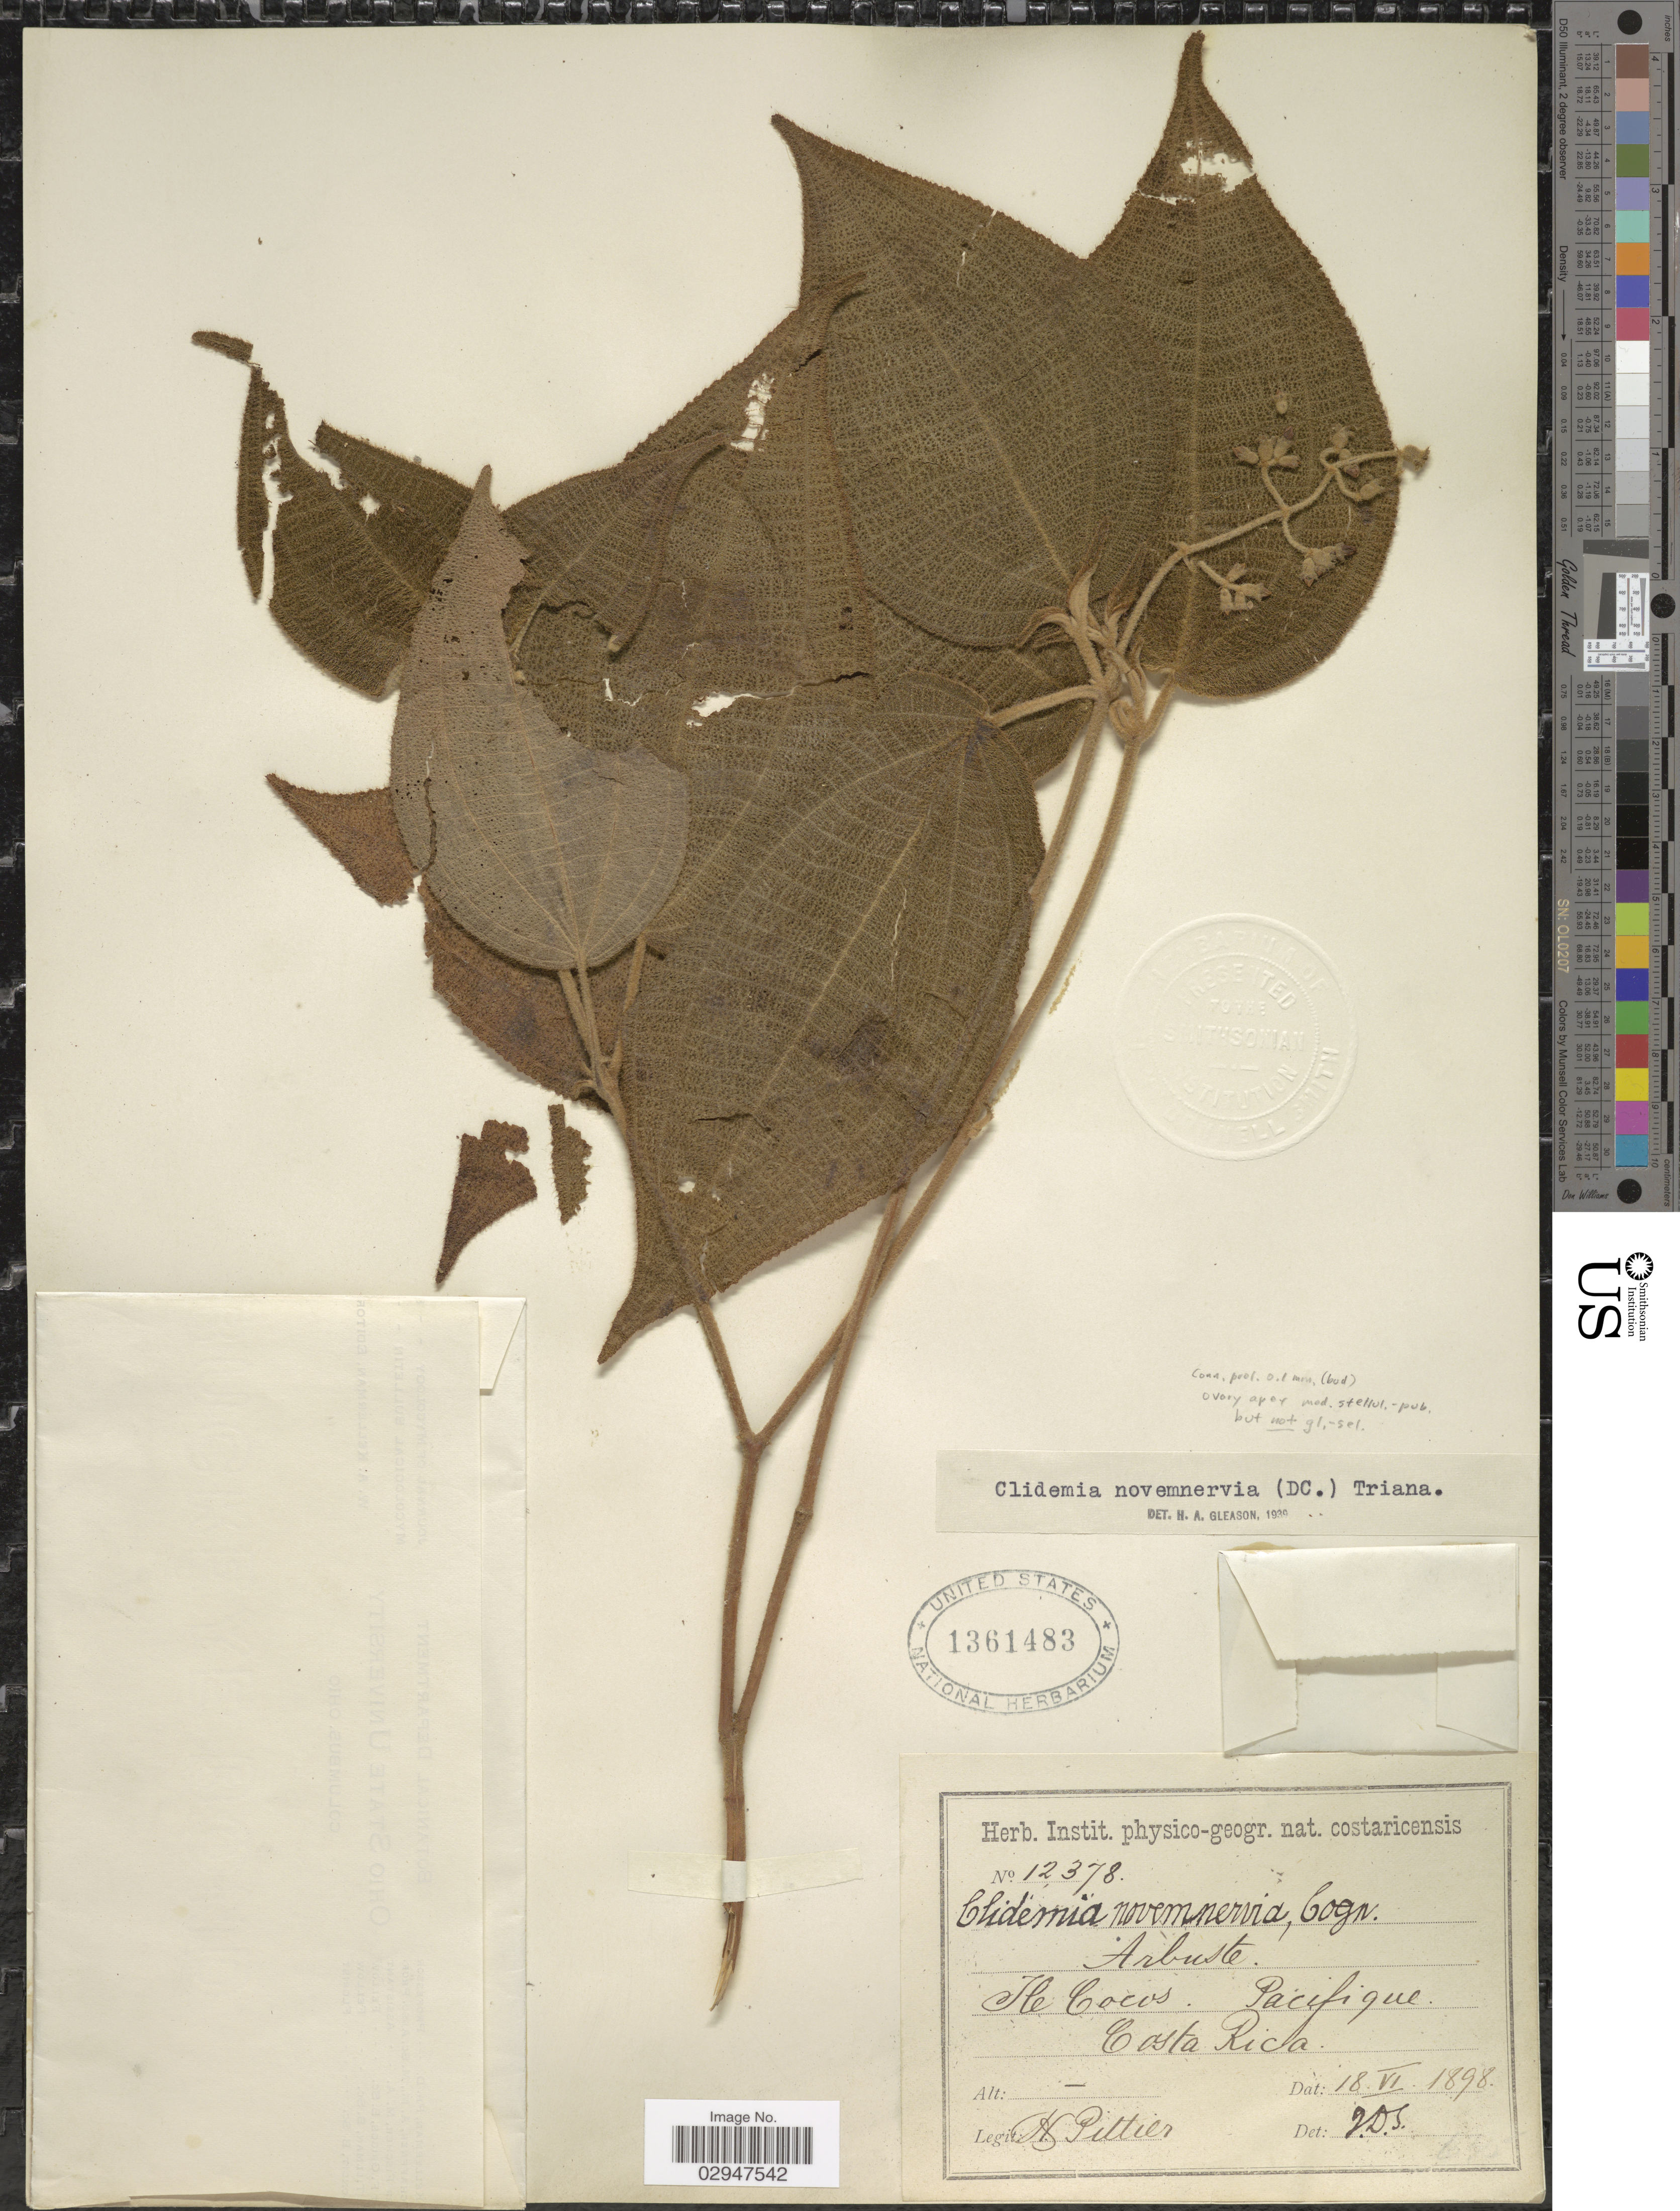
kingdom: Plantae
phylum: Tracheophyta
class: Magnoliopsida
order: Myrtales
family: Melastomataceae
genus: Clidemia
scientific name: Clidemia capitellata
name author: (Bonpl.) D. Don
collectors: H. F. Pittier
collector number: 12378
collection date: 1898-06-18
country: Costa Rica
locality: Ile Cocos. Pacifique.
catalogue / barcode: US 1361483